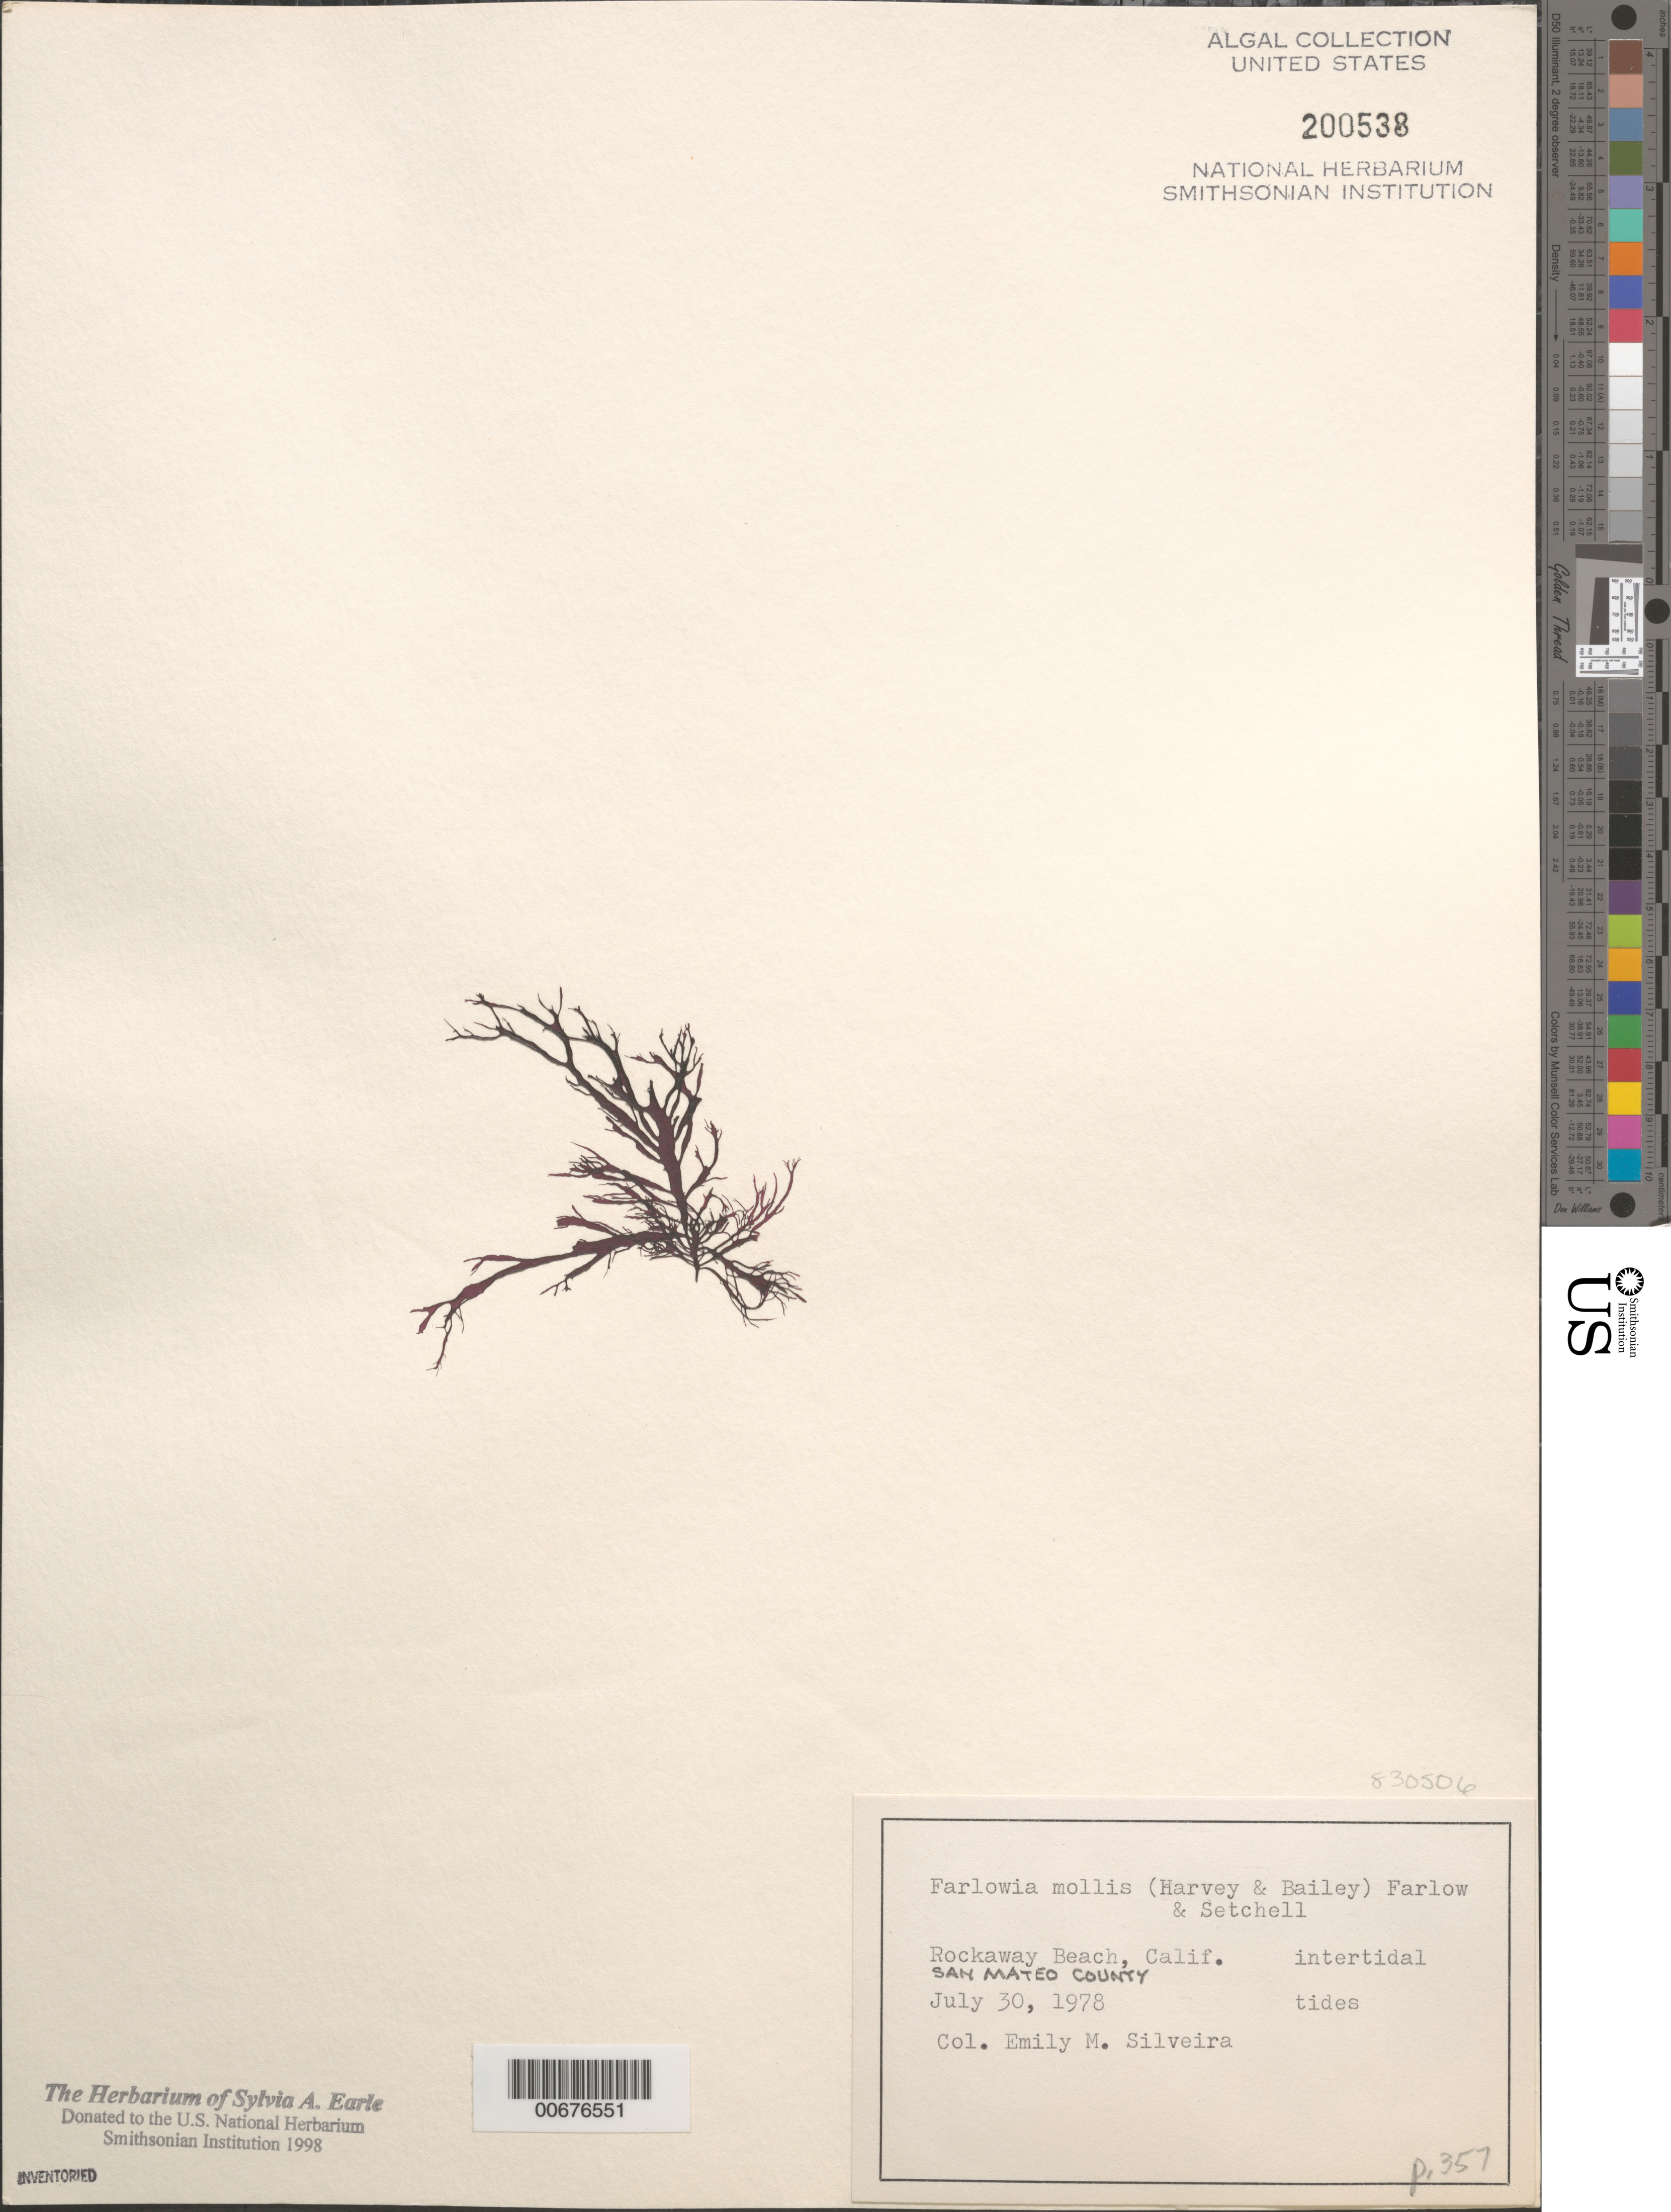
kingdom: Plantae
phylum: Rhodophyta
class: Florideophyceae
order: Gigartinales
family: Dumontiaceae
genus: Farlowia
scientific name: Farlowia mollis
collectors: E. A. Silveira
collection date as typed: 30 Jul 1978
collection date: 1978-07-30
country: United States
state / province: California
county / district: San Mateo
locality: Rockaway Beach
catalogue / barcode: US 200538